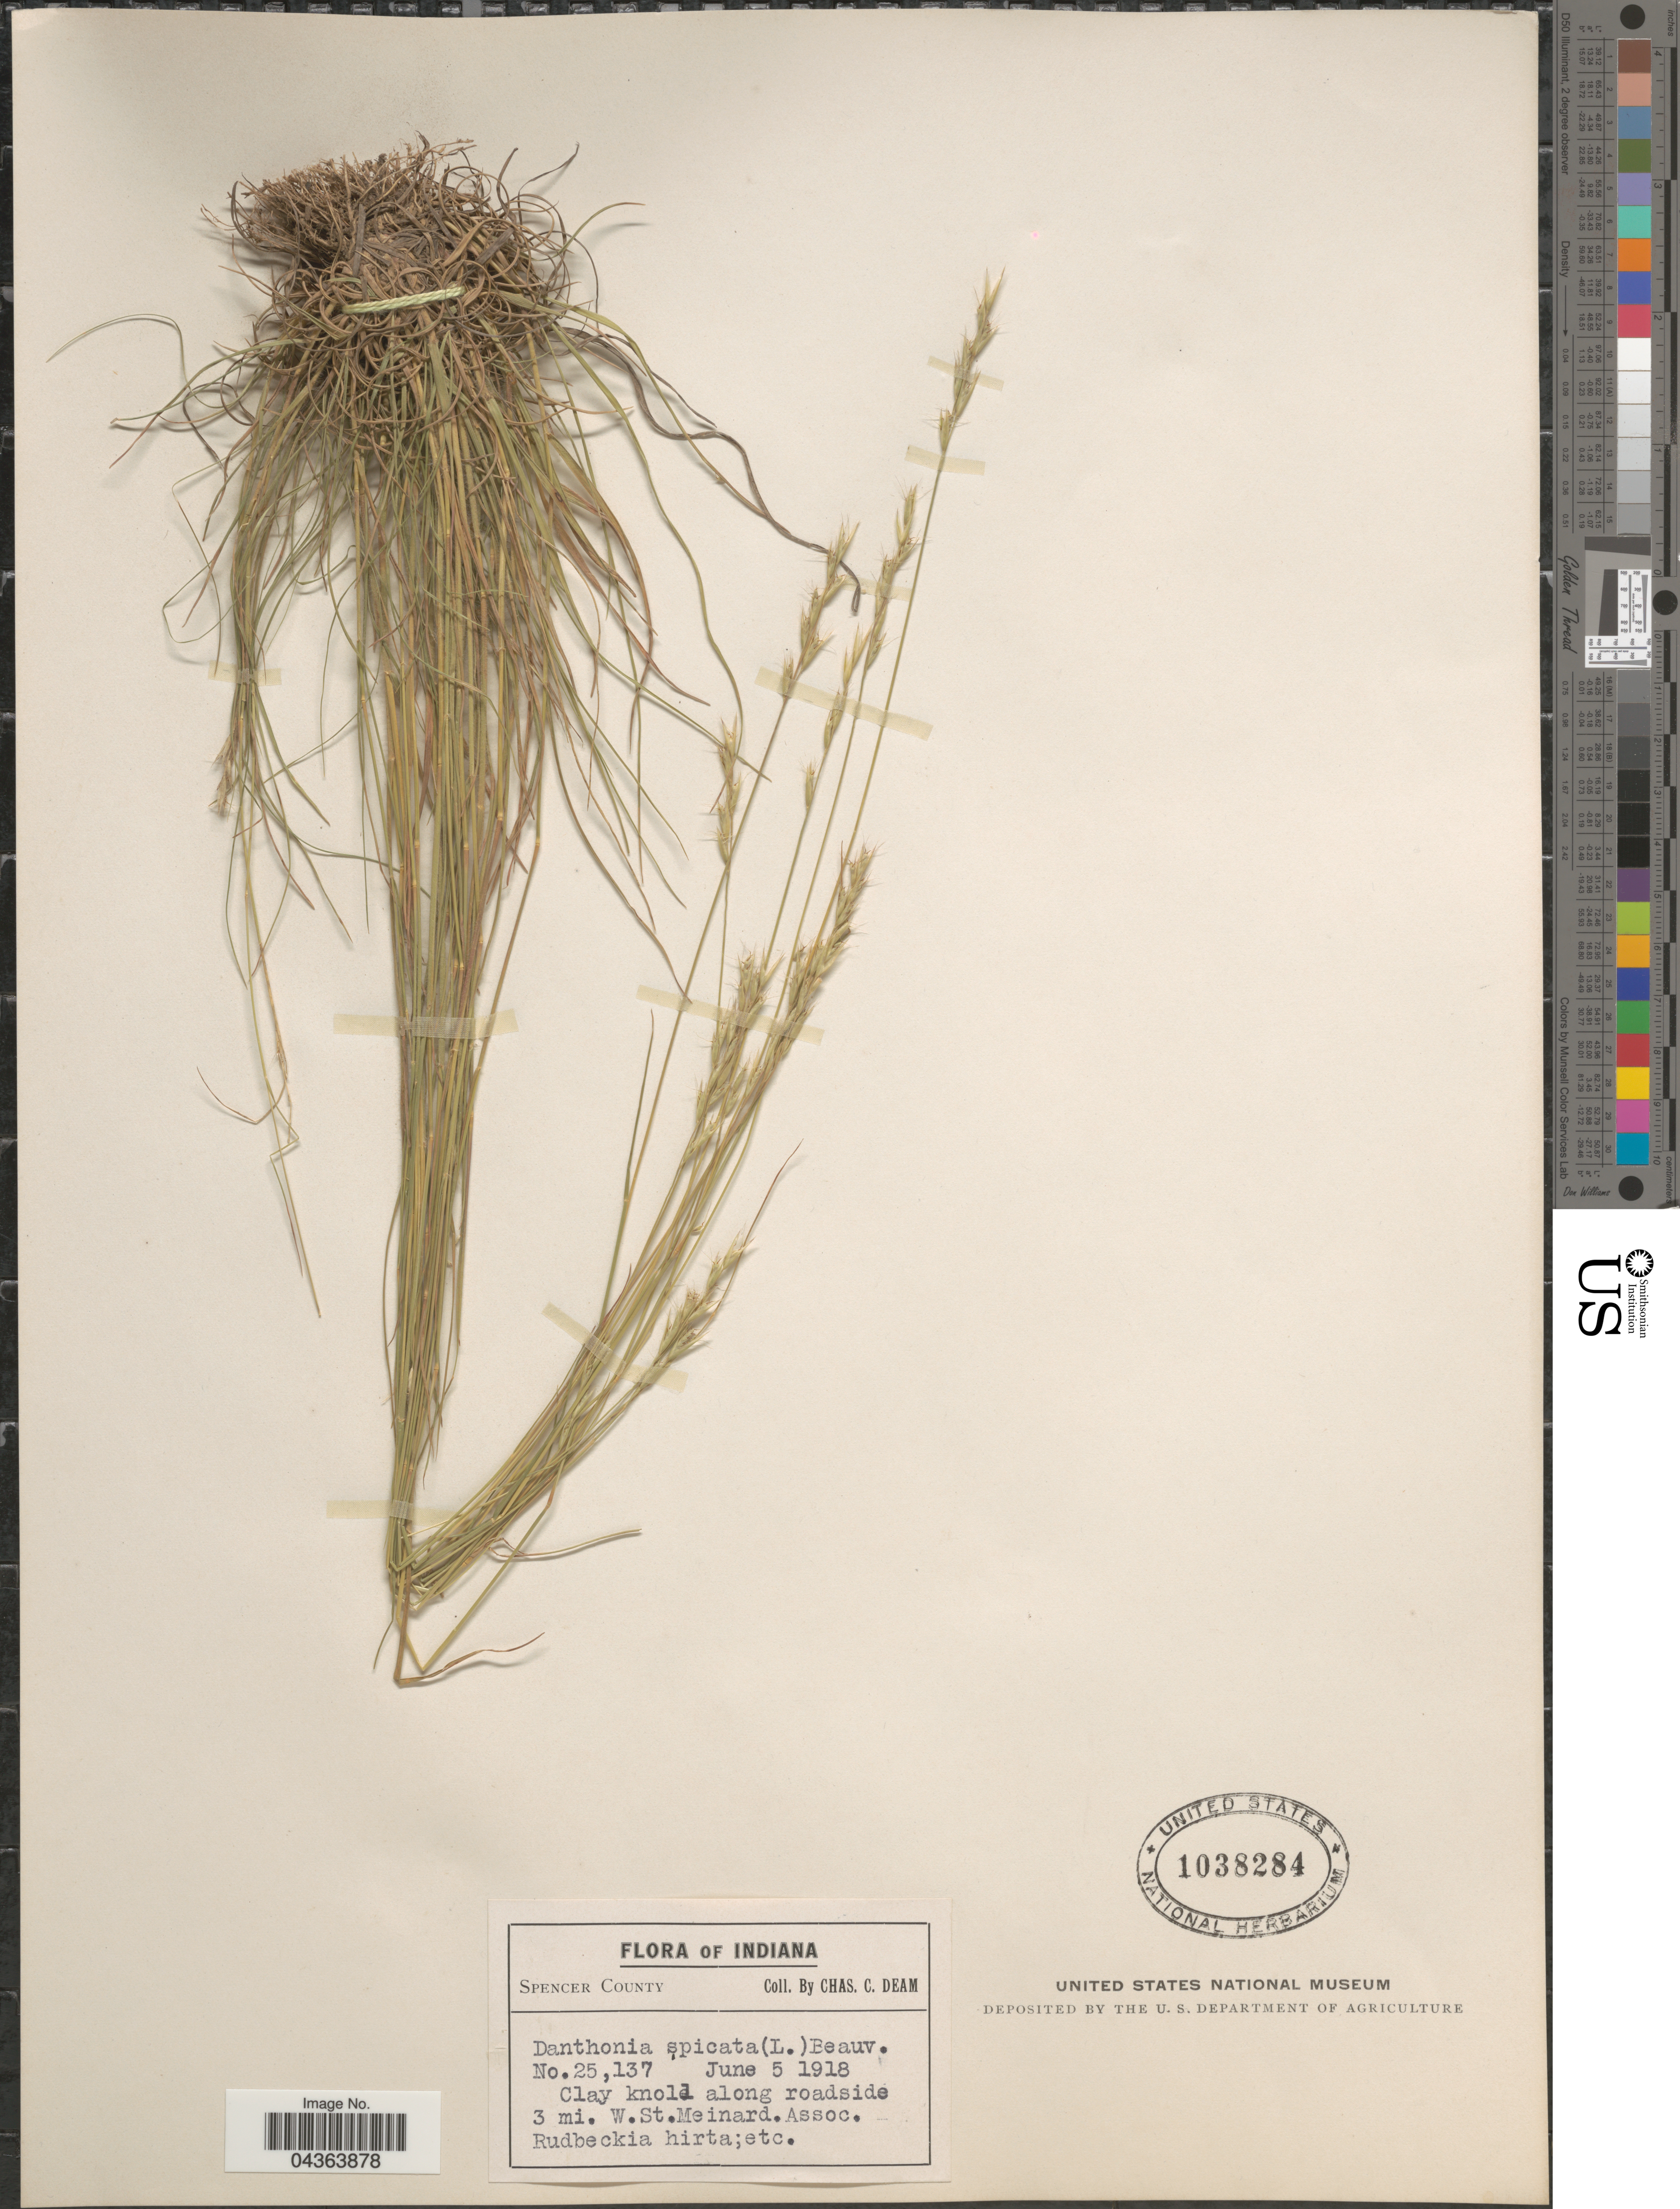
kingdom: Plantae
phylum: Tracheophyta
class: Liliopsida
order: Poales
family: Poaceae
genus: Danthonia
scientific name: Danthonia spicata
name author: (L.) P. Beauv. ex Roem. & Schult.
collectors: C. C. Deam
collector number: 25137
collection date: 1918-06-05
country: United States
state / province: Indiana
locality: Spencer County. Along roadside 3 mi. W. St. Meinard.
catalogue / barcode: US 1038284